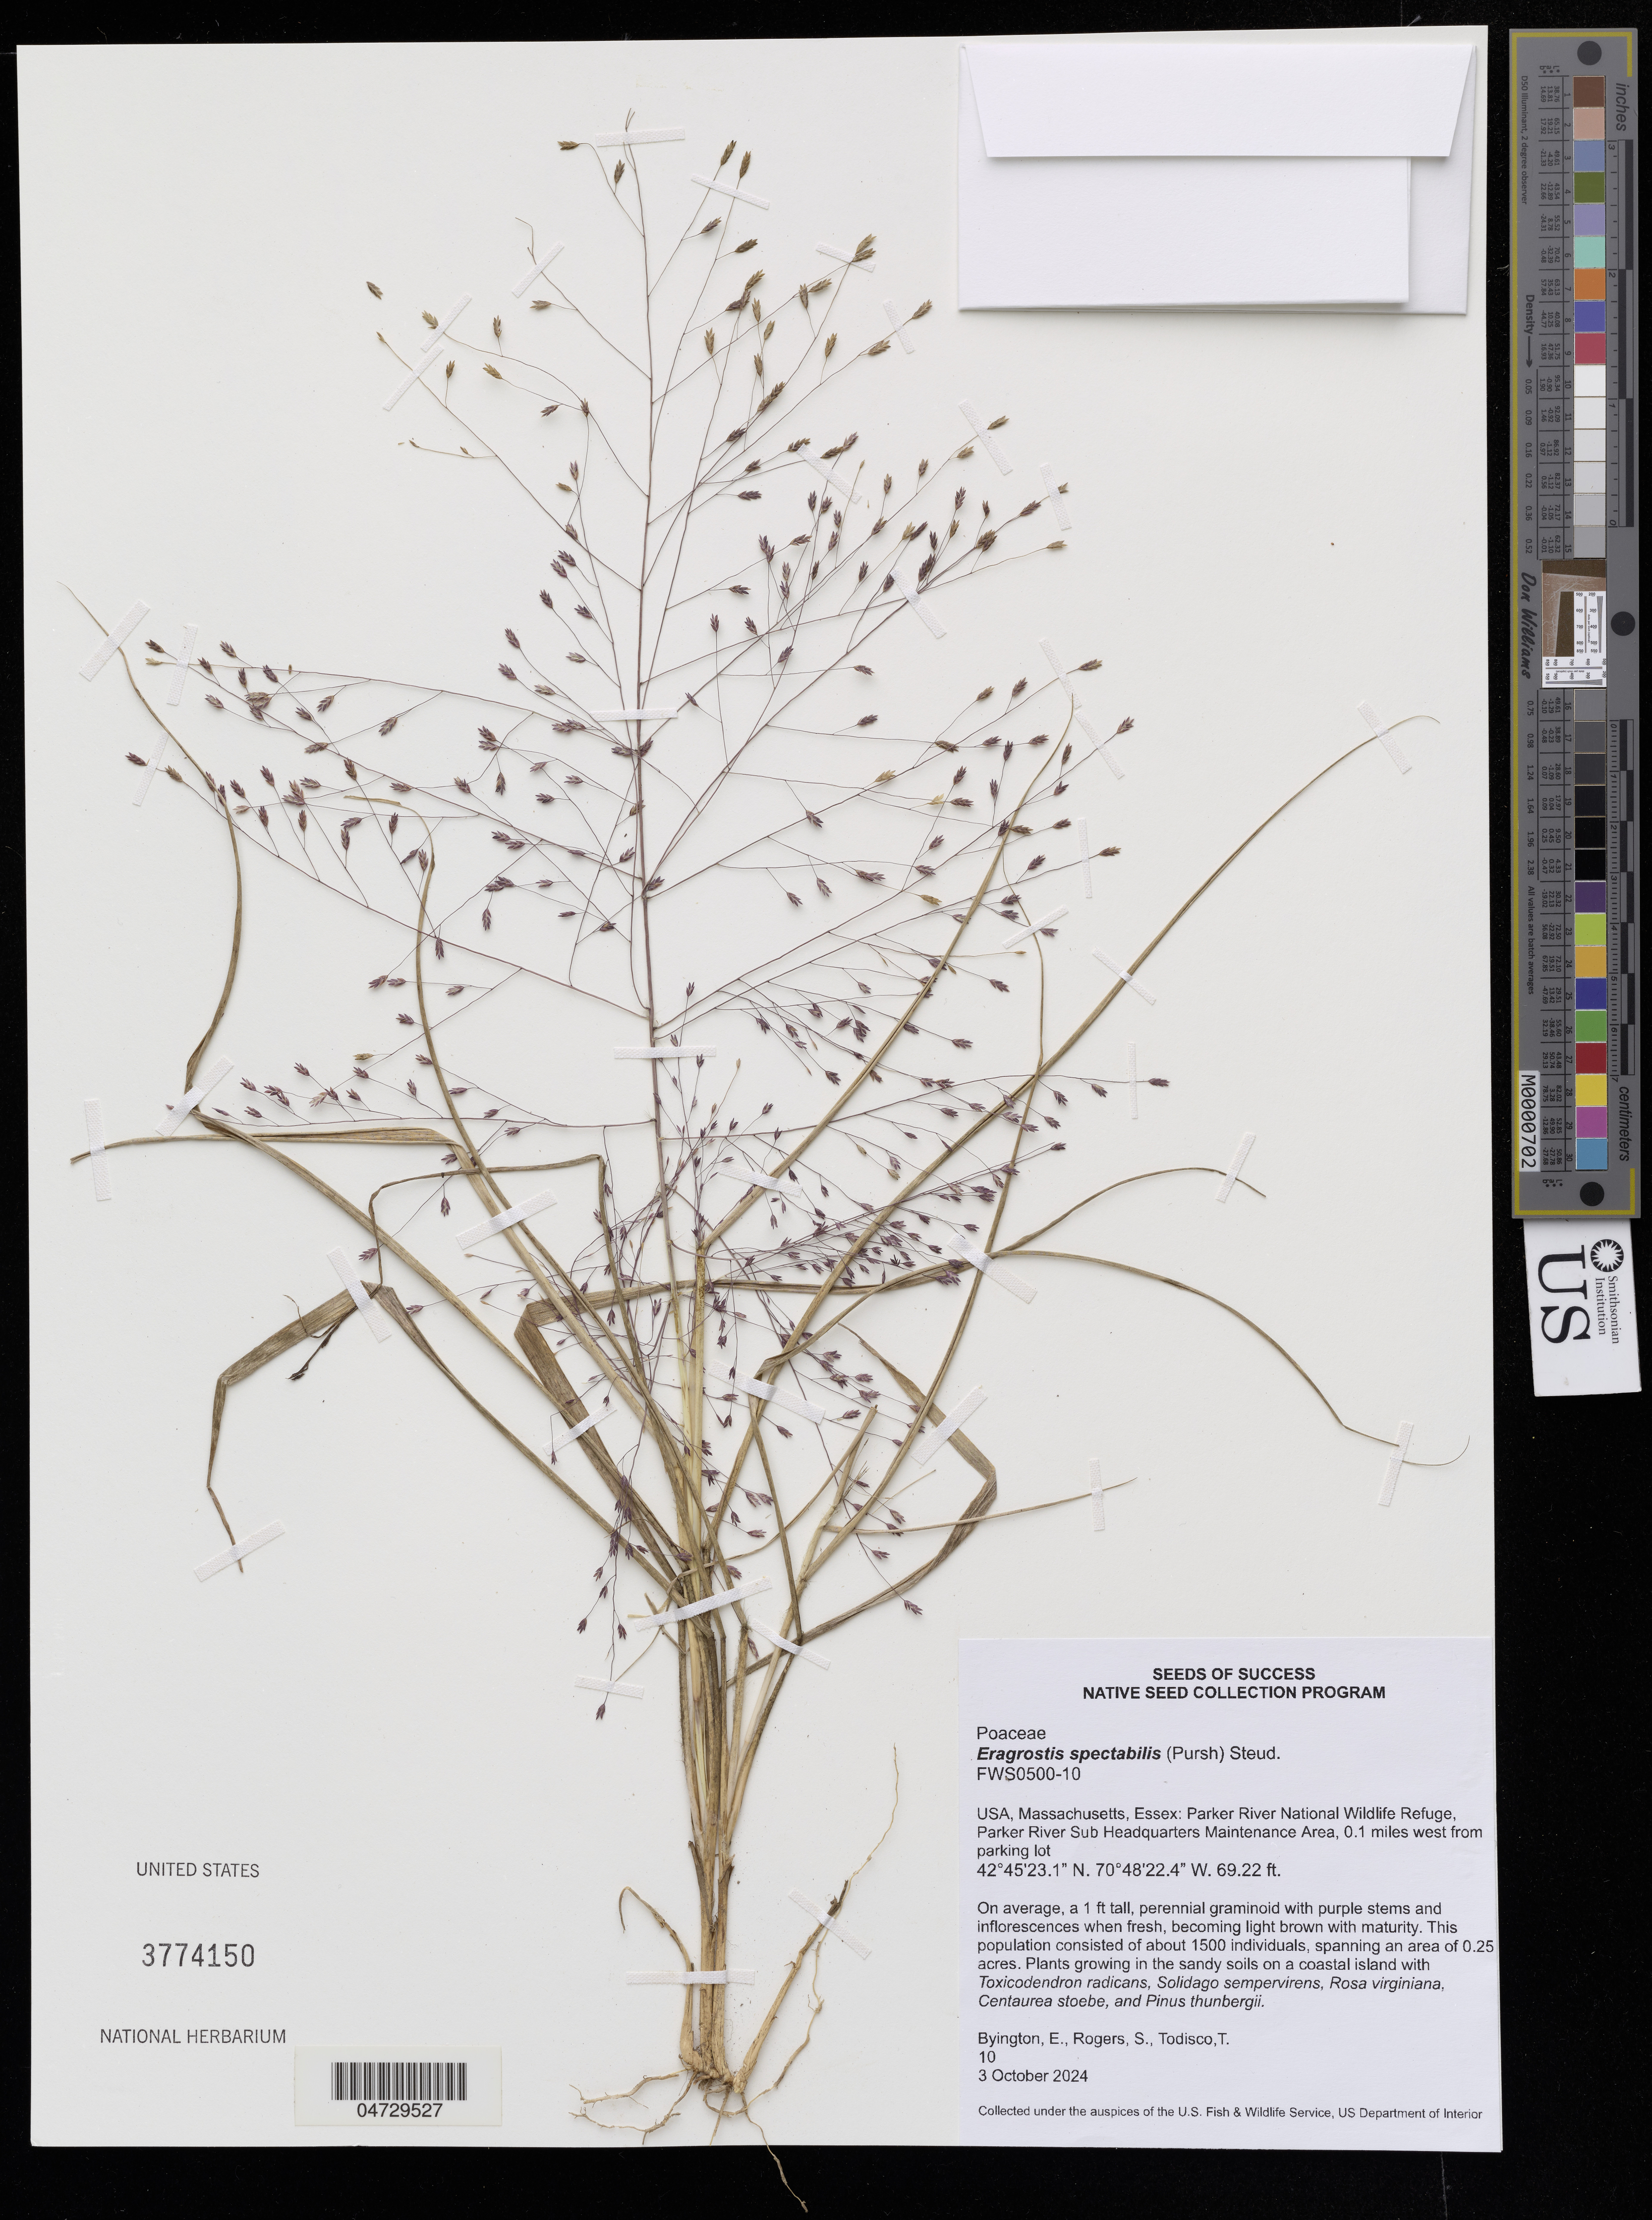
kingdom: Plantae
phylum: Tracheophyta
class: Liliopsida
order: Poales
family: Poaceae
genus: Eragrostis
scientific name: Eragrostis spectabilis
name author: (Pursh) Steud.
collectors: E. Byington, S. Rogers & T. Todisco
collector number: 10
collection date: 2024-10-03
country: United States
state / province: Massachusetts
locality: Essex: Parker River National Wildlife Refuge, Parker River Sub Headquarters Maintenance Area, 0.1 miles west from parking lot.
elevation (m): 21.1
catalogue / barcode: US 3774150